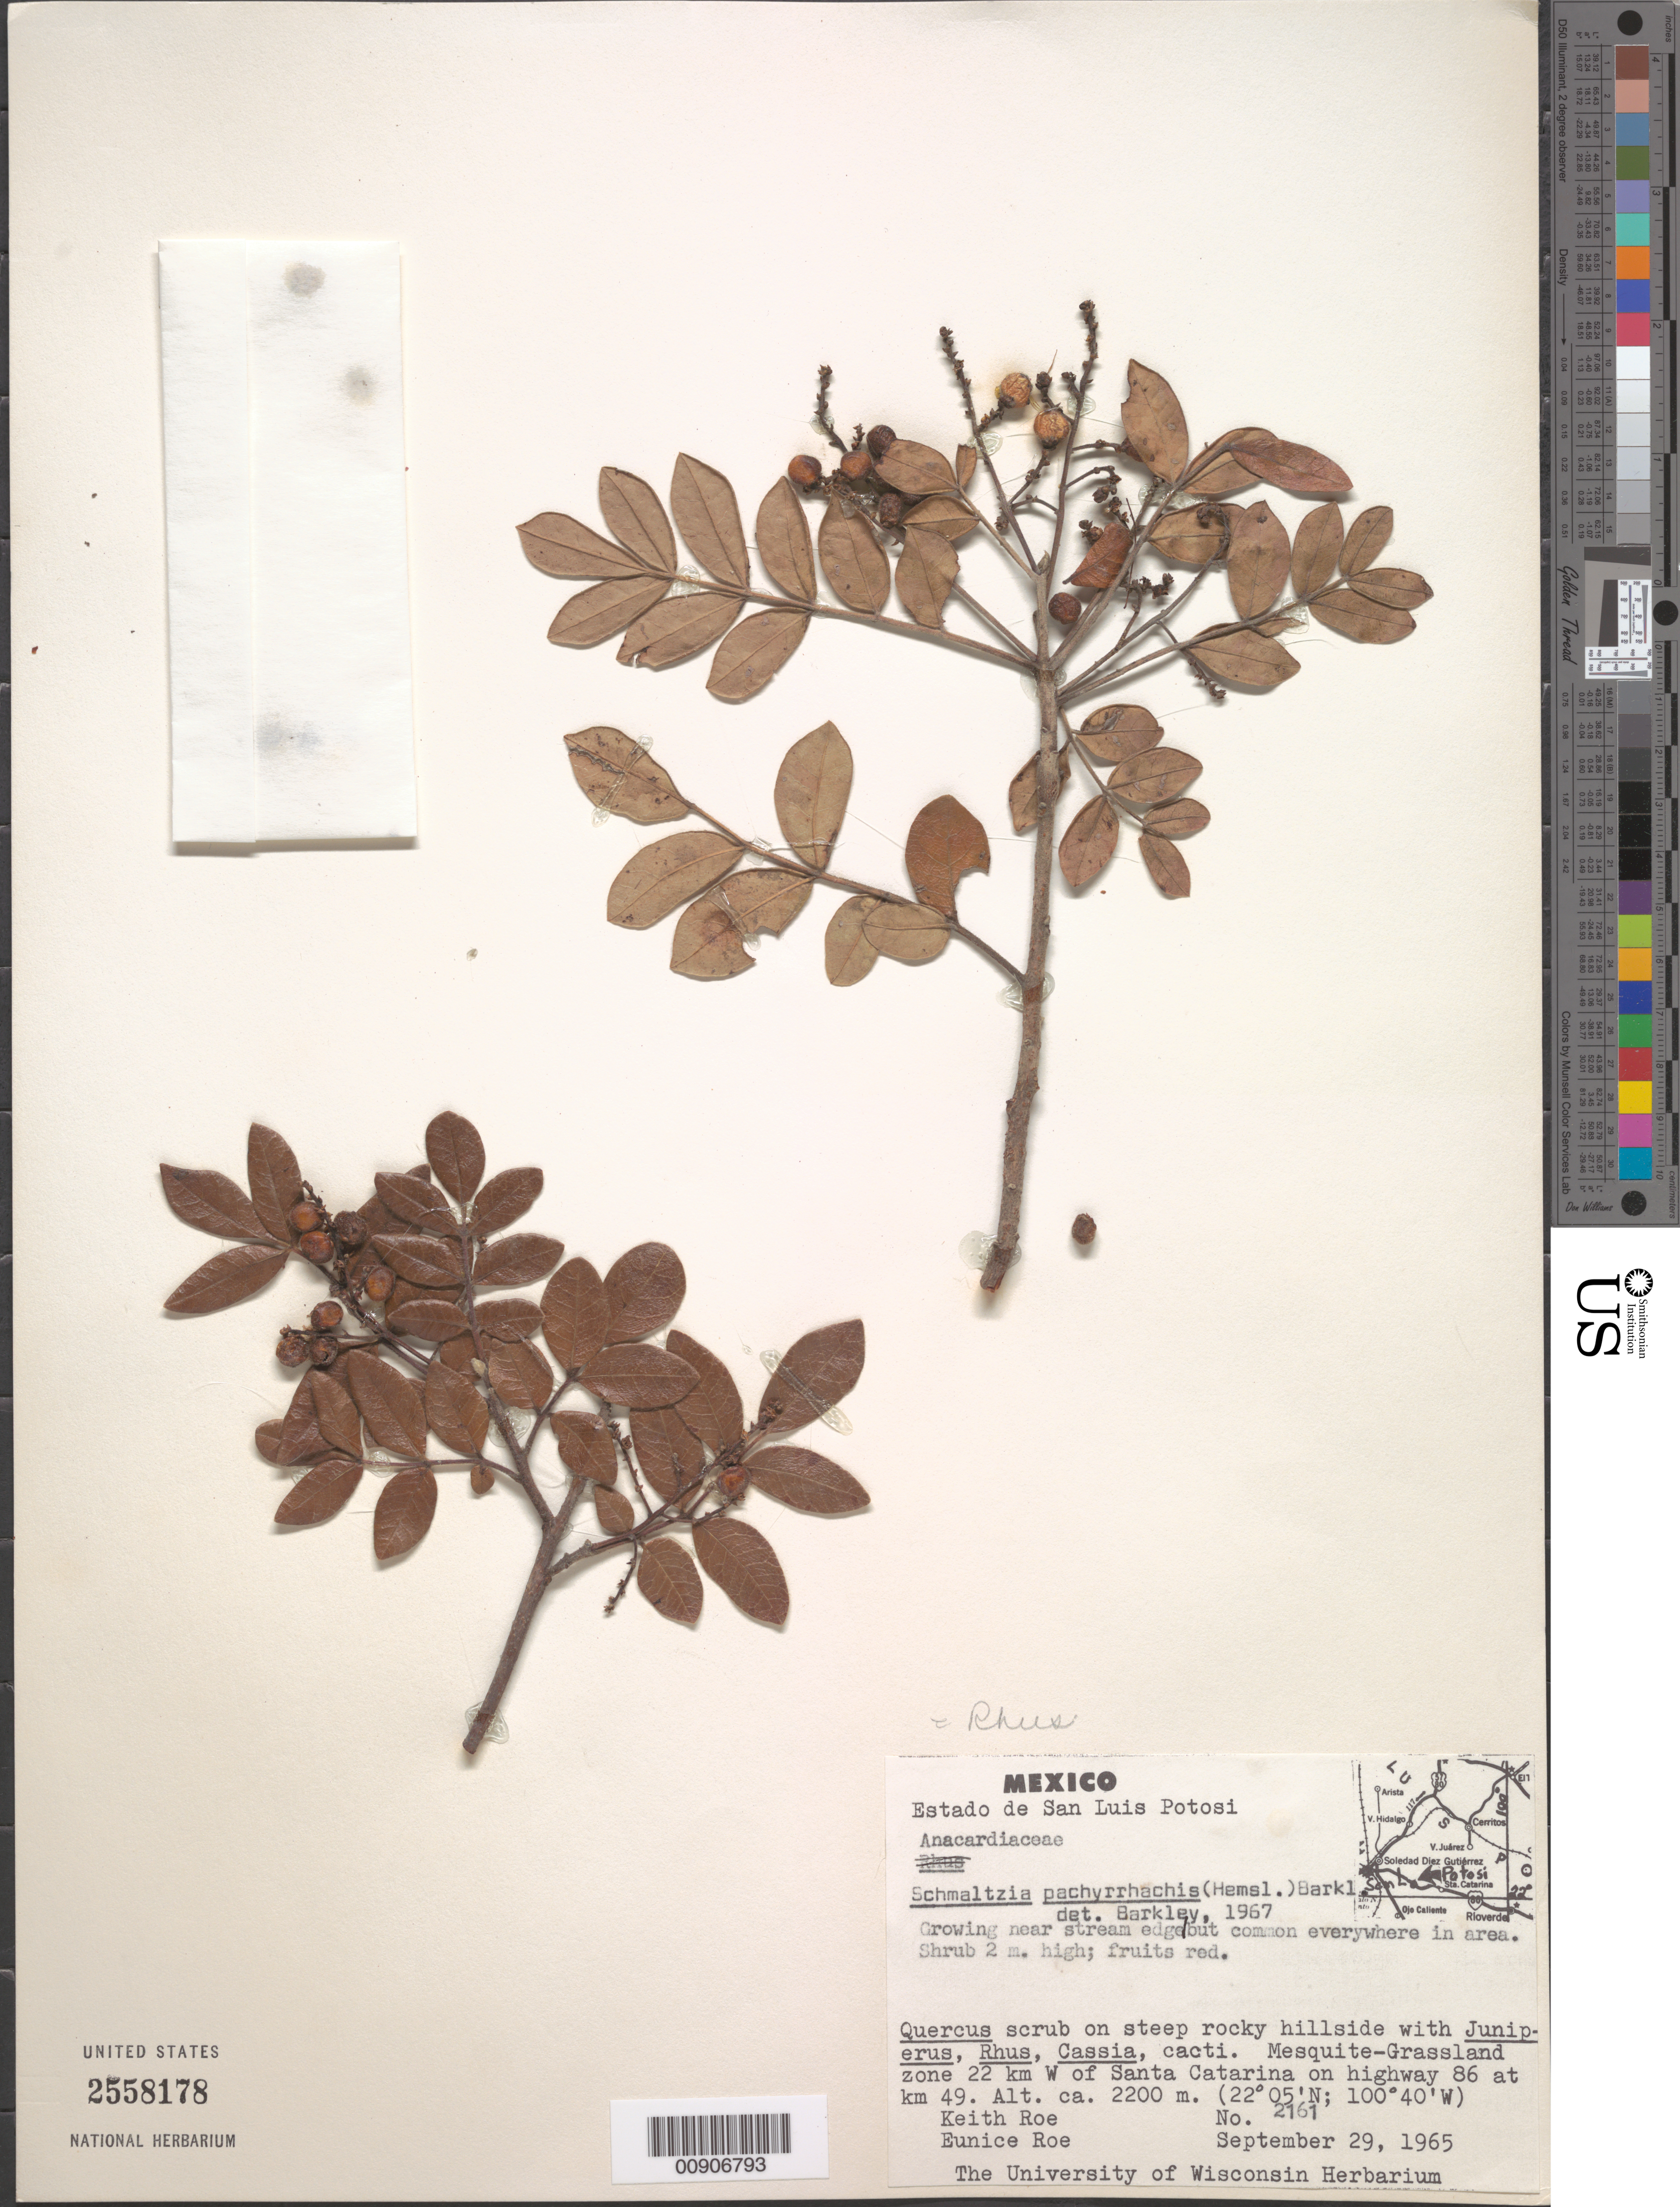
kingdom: Plantae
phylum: Tracheophyta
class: Magnoliopsida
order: Sapindales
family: Anacardiaceae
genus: Rhus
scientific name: Rhus pachyrrhachis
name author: Hemsl.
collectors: K. E. Roe & E. Roe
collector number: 2161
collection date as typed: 29 Sep 1965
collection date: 1965-09-29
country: Mexico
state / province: San Luis Potosí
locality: Estado de San Luis Potosí: 22 km W of Santa Catarina on highway 86 at km. 49.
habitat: Growing near stream edge. Quercus scrub on steep rocky hillside with Juniperus, Rhus, Cassia, cacti. Mesquite-Grassland zone.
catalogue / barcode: US 2558178